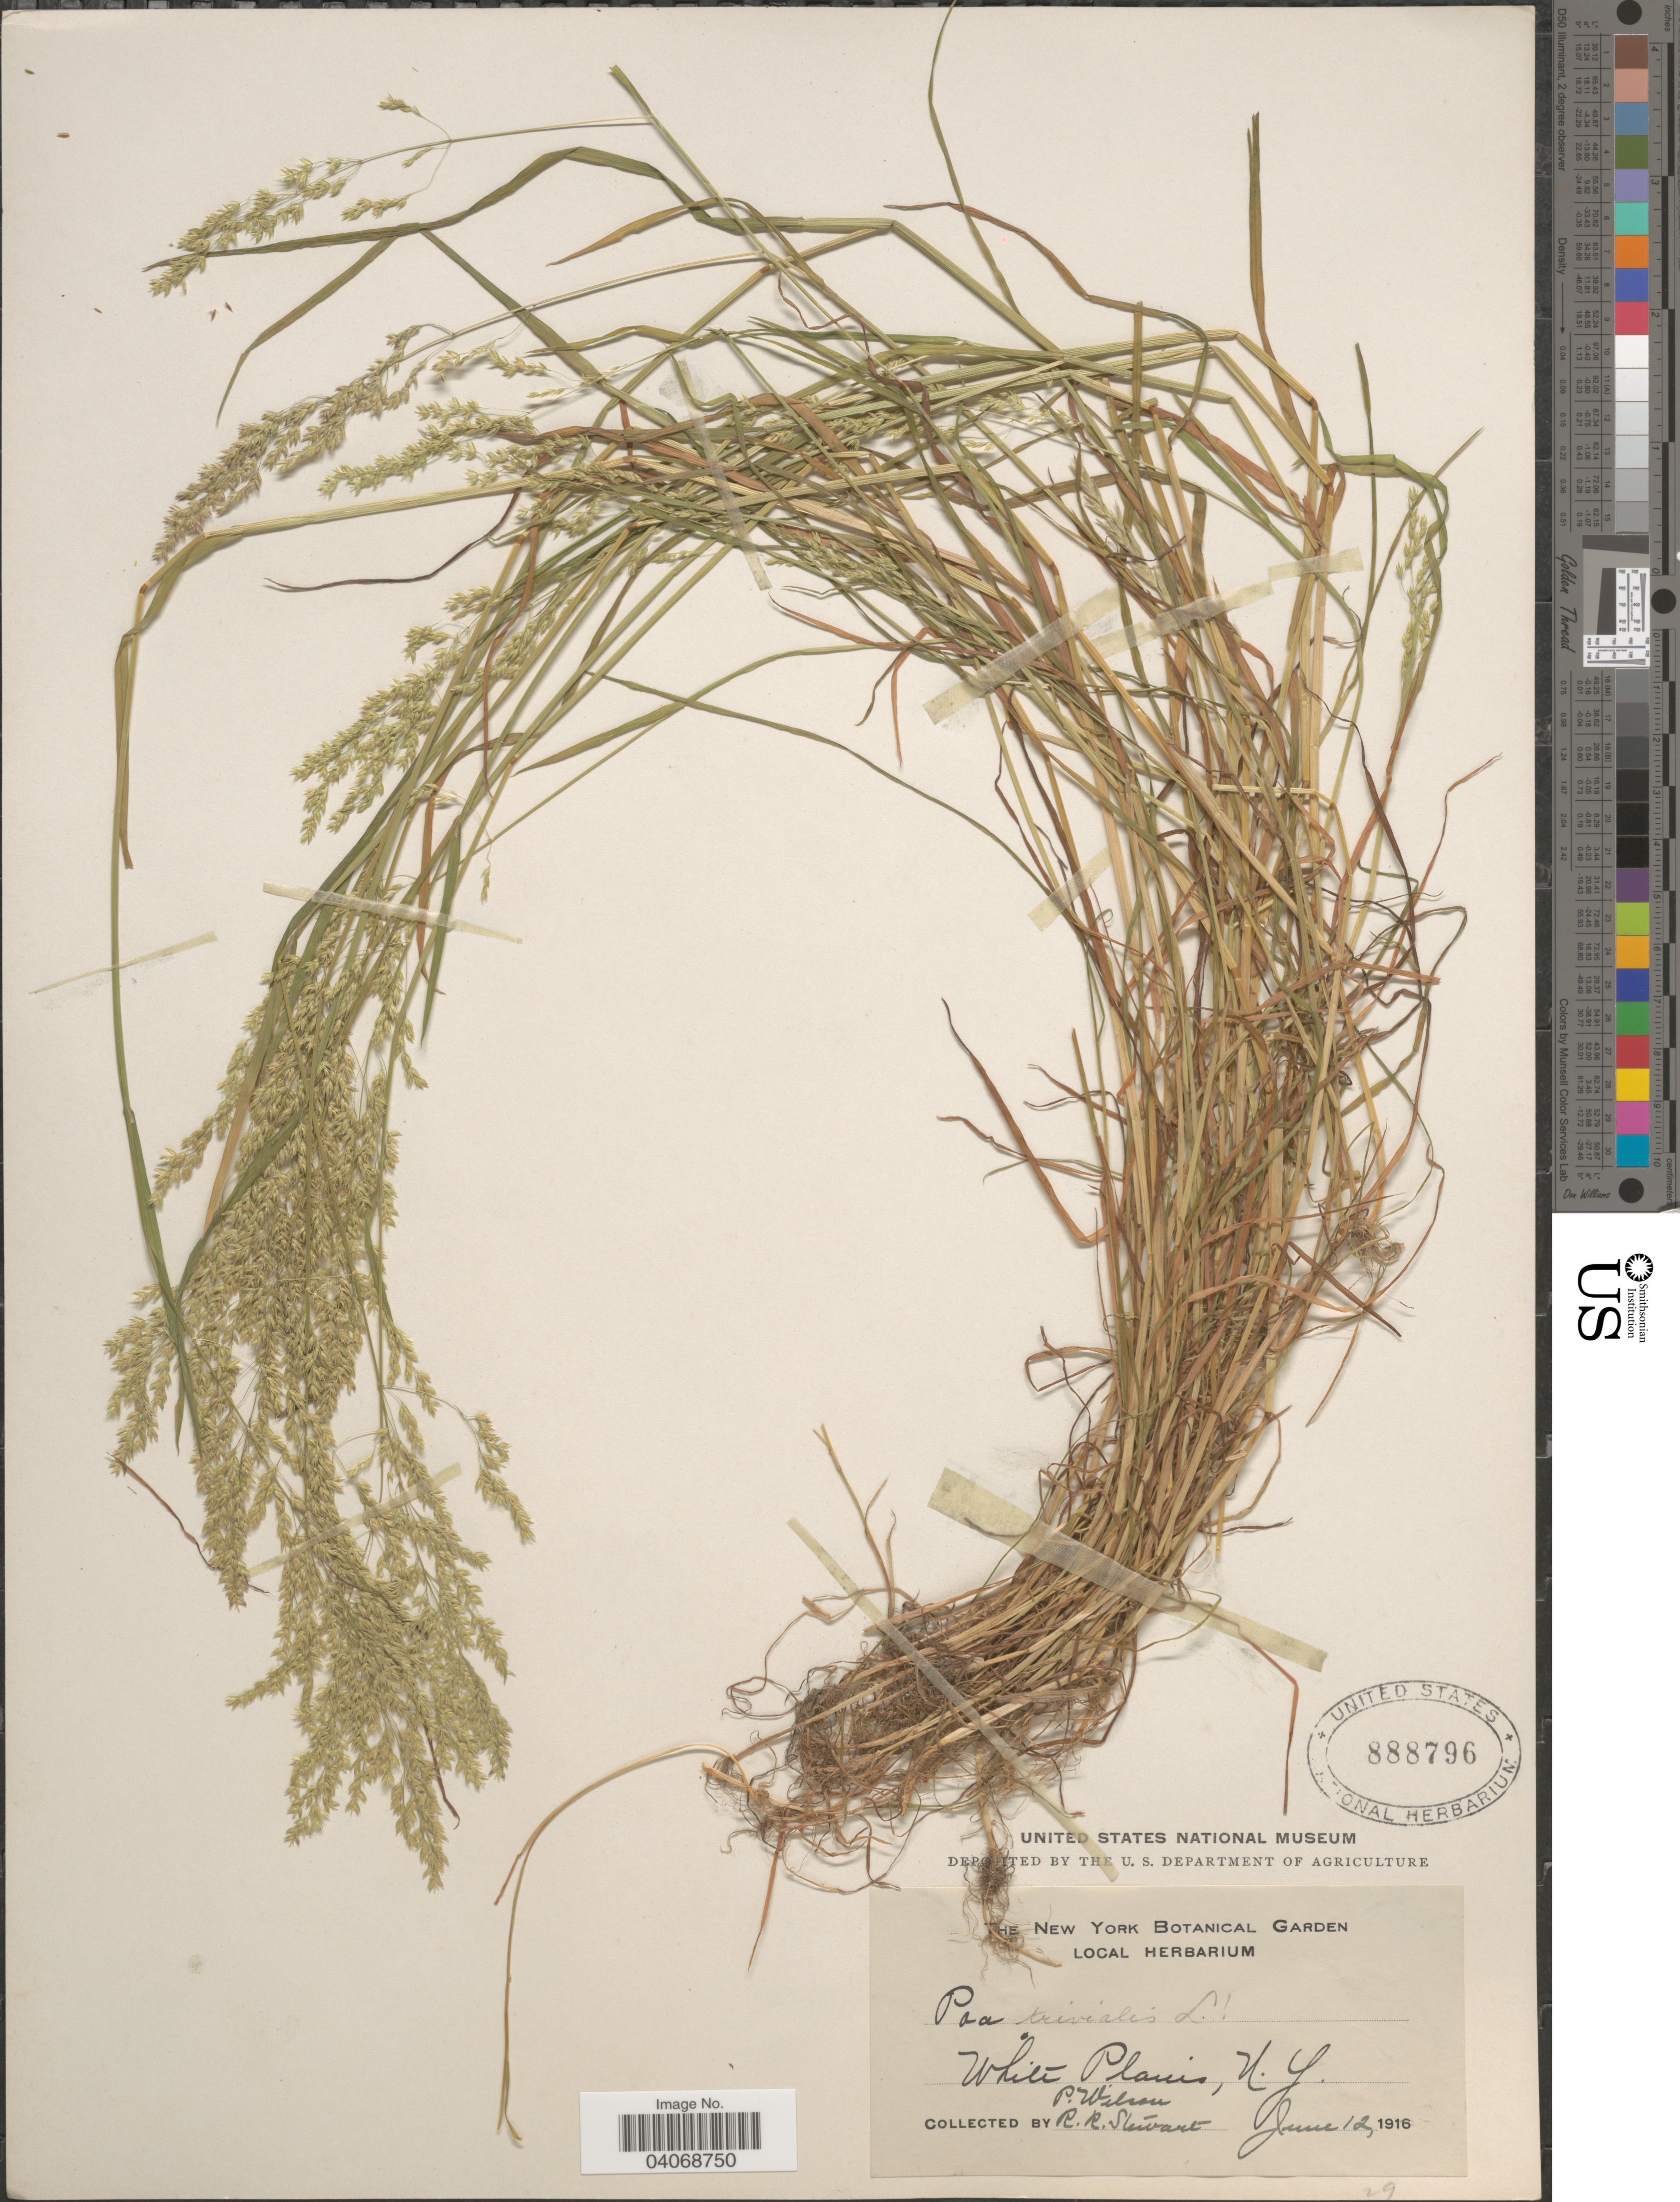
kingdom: Plantae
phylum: Tracheophyta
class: Liliopsida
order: Poales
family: Poaceae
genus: Poa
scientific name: Poa trivialis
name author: L.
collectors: P. Wilson & R. Stewart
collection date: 1916-06-12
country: United States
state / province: New York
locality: White Plains.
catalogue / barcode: US 888796